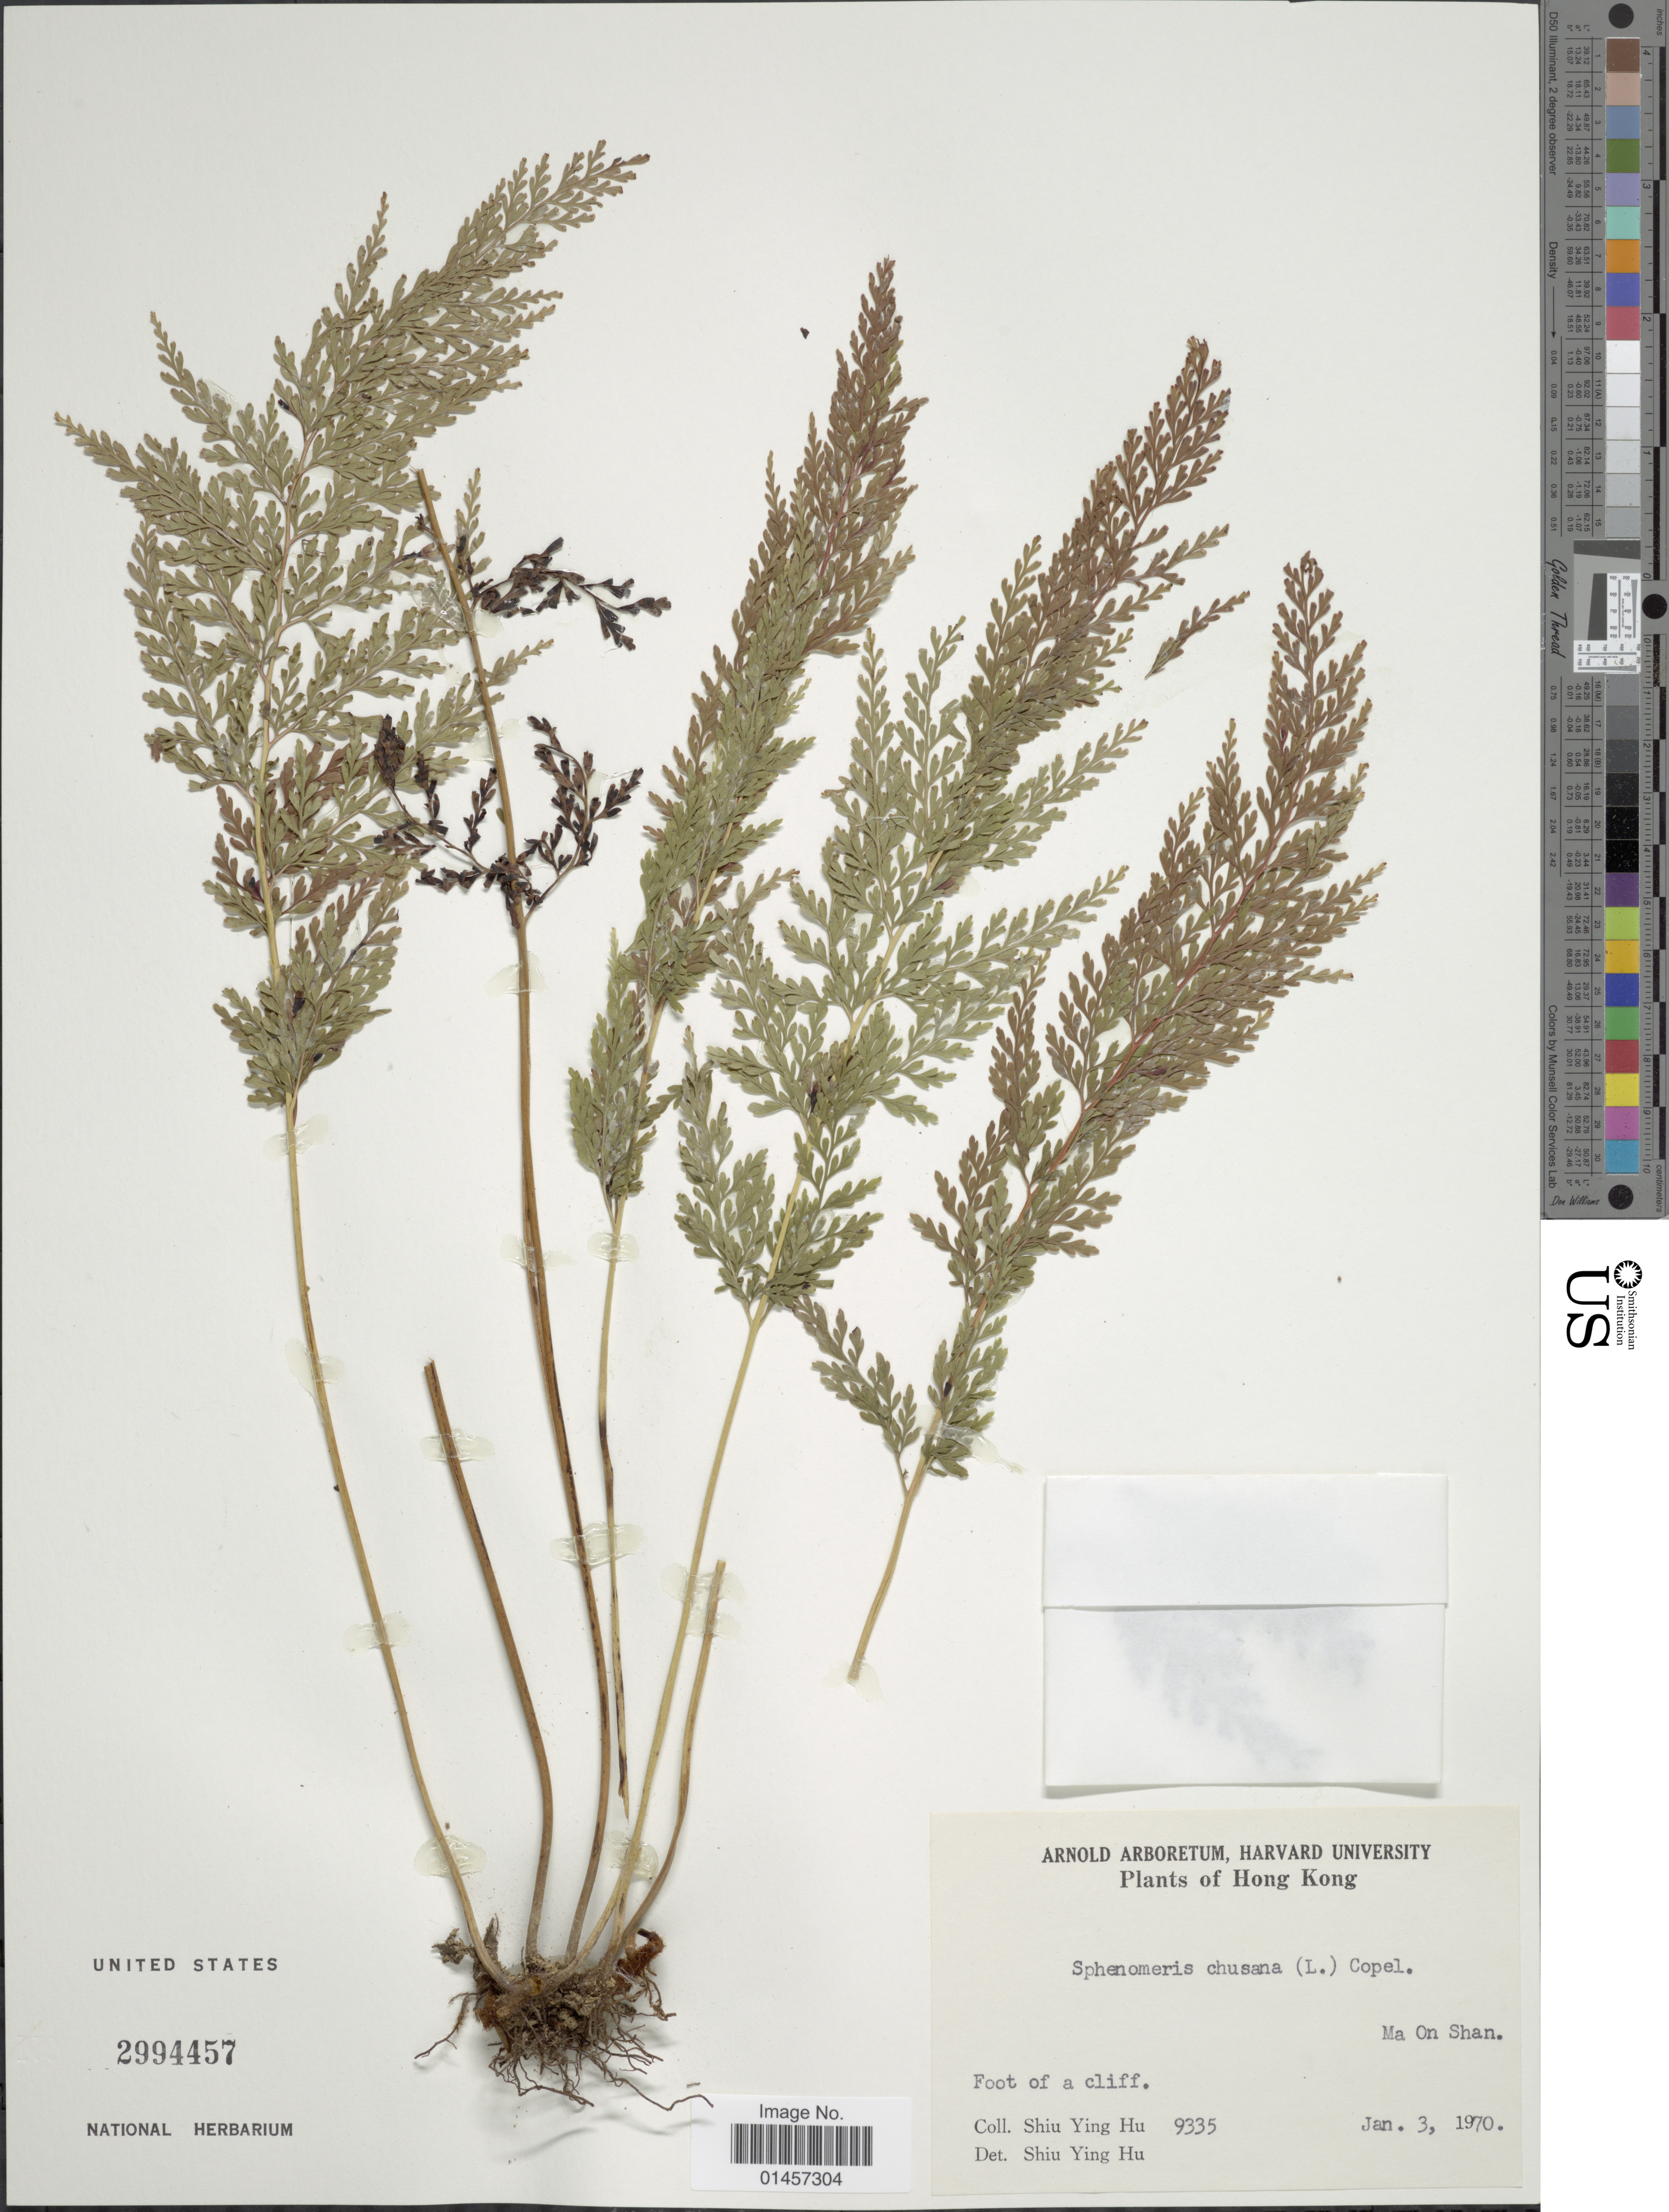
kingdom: Plantae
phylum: Tracheophyta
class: Polypodiopsida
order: Polypodiales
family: Lindsaeaceae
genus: Sphenomeris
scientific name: Sphenomeris chinensis var. chinensis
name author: (L.) Maxon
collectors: S. Y. Hu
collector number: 9335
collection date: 1970-01-03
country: China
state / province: Hong Kong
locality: Hong Kong, Ma On Shan, Foot of a cliff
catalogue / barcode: US 2994457